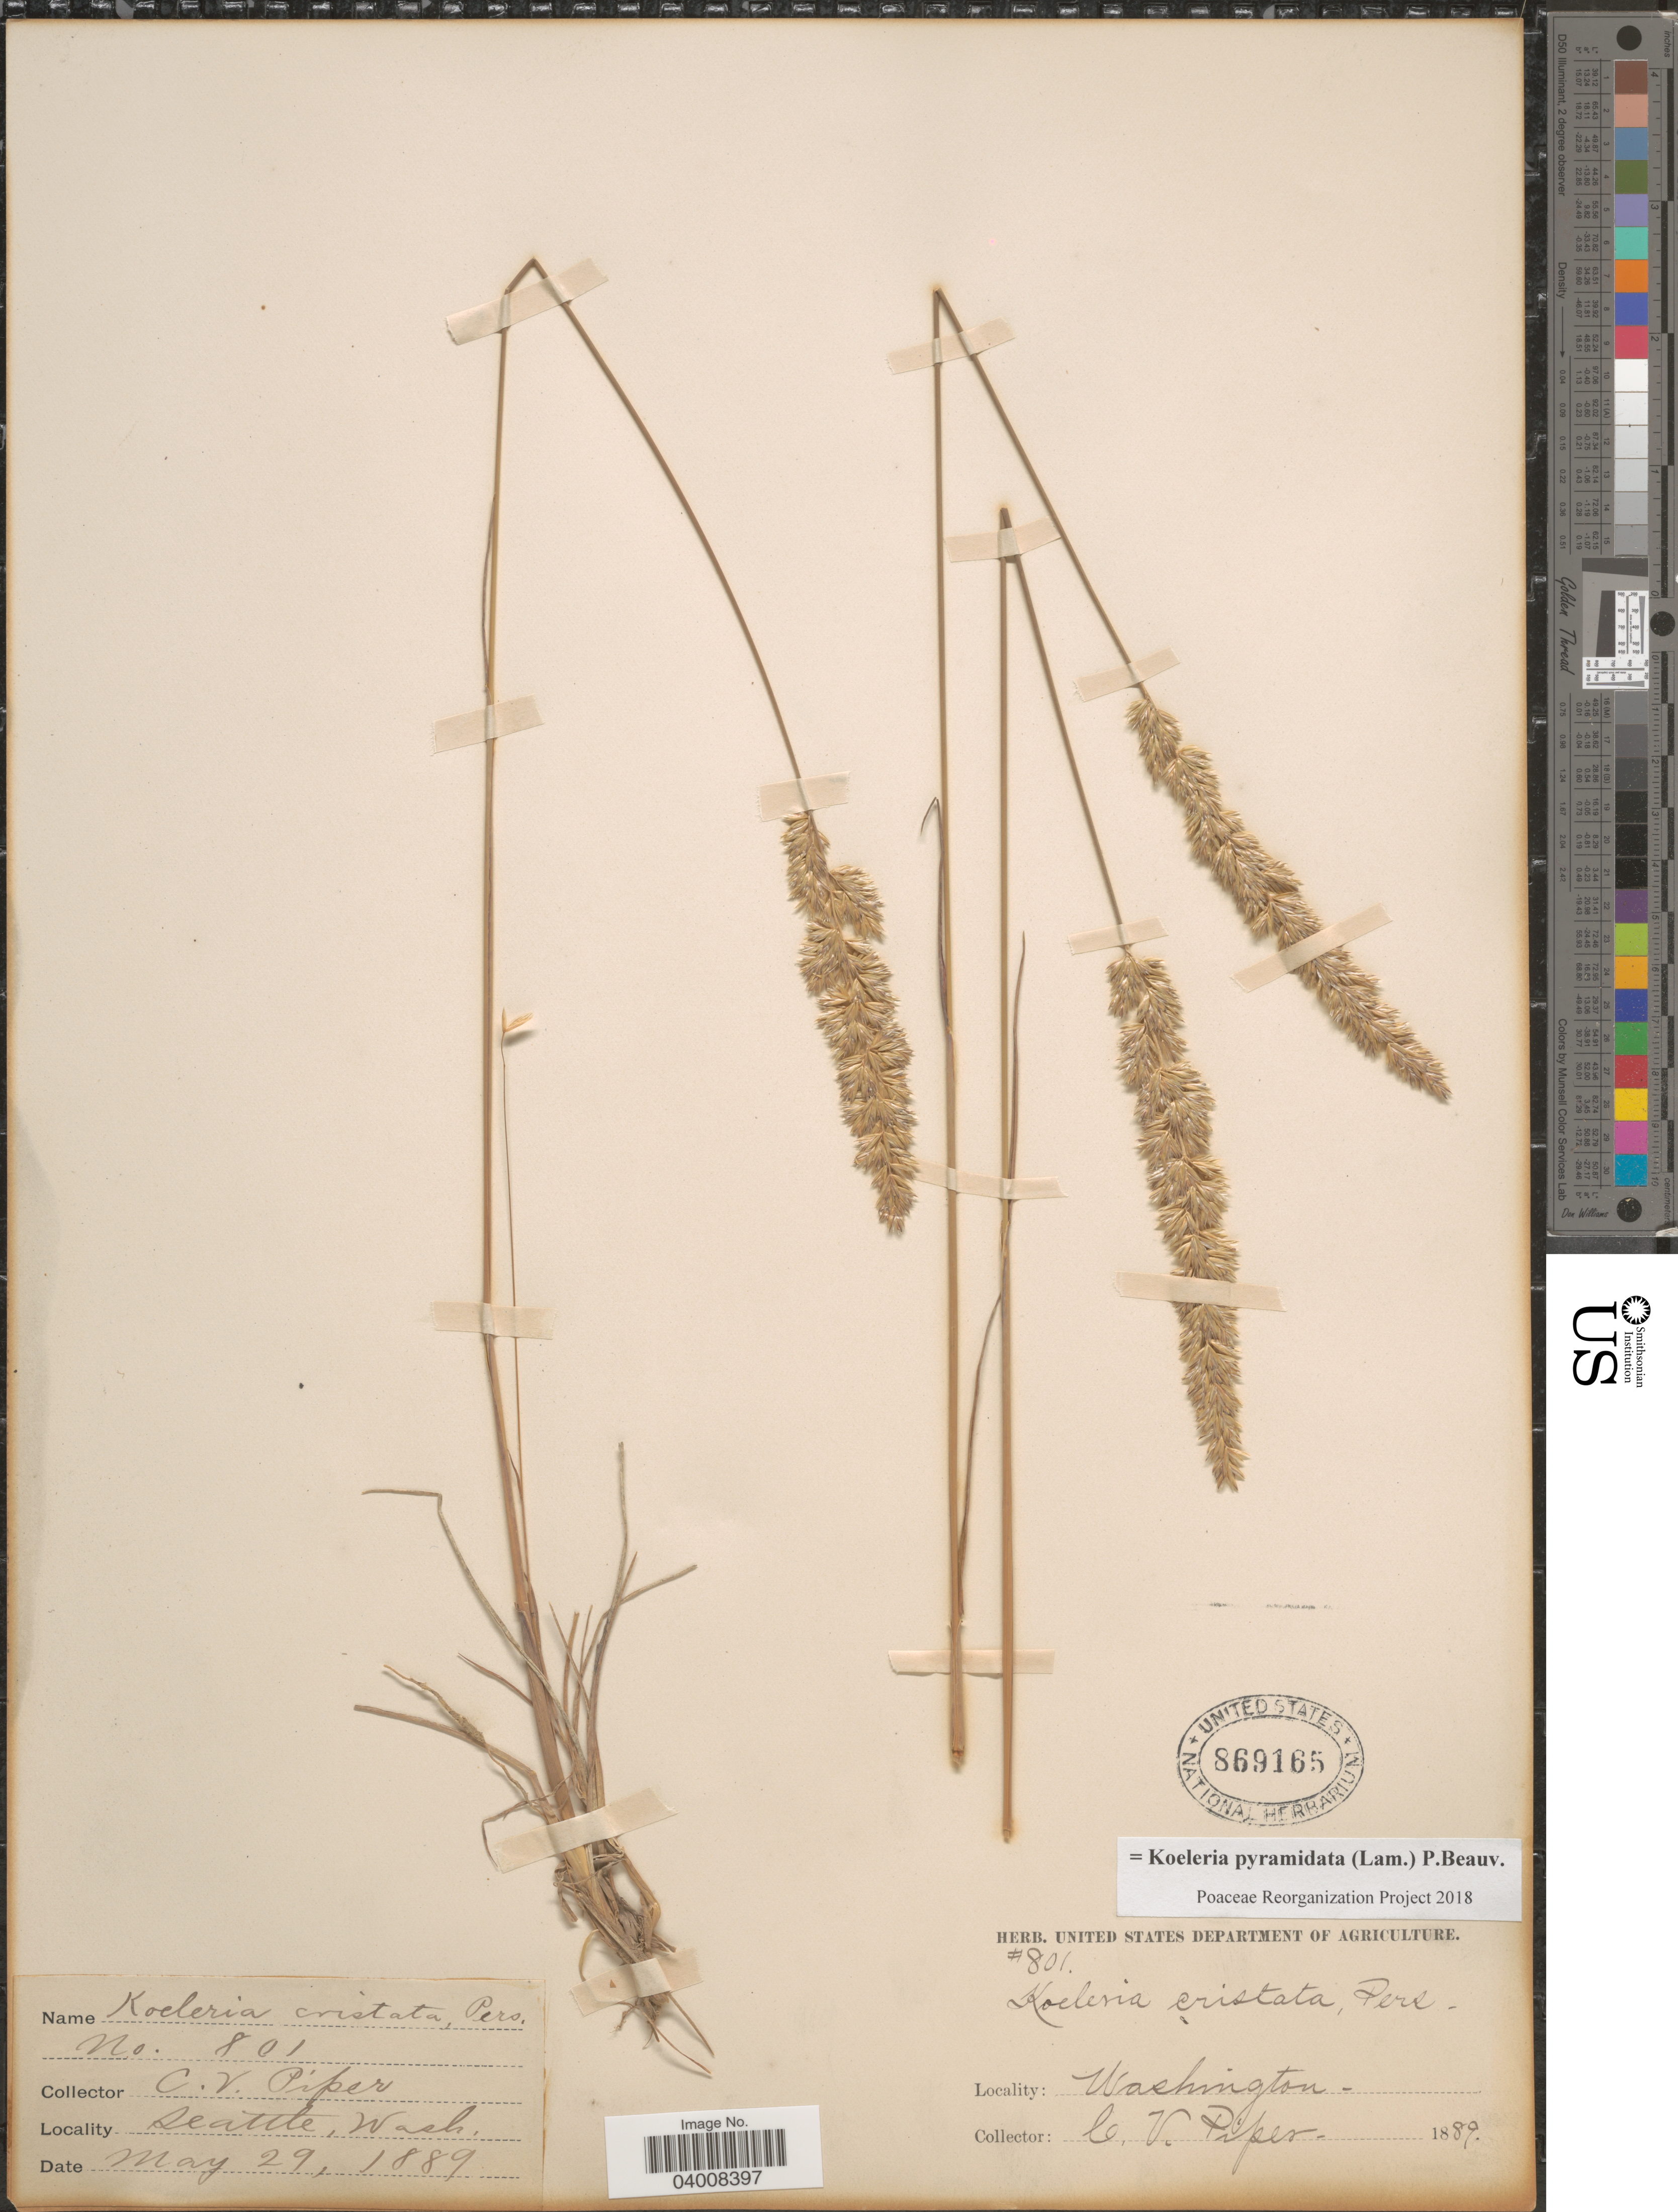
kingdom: Plantae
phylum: Tracheophyta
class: Liliopsida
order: Poales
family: Poaceae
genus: Koeleria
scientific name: Koeleria pyramidata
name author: (Lam.) P. Beauv.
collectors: C. V. Piper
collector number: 801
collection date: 1889-05-29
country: United States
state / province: Washington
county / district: King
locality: Seattle.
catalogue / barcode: US 869165